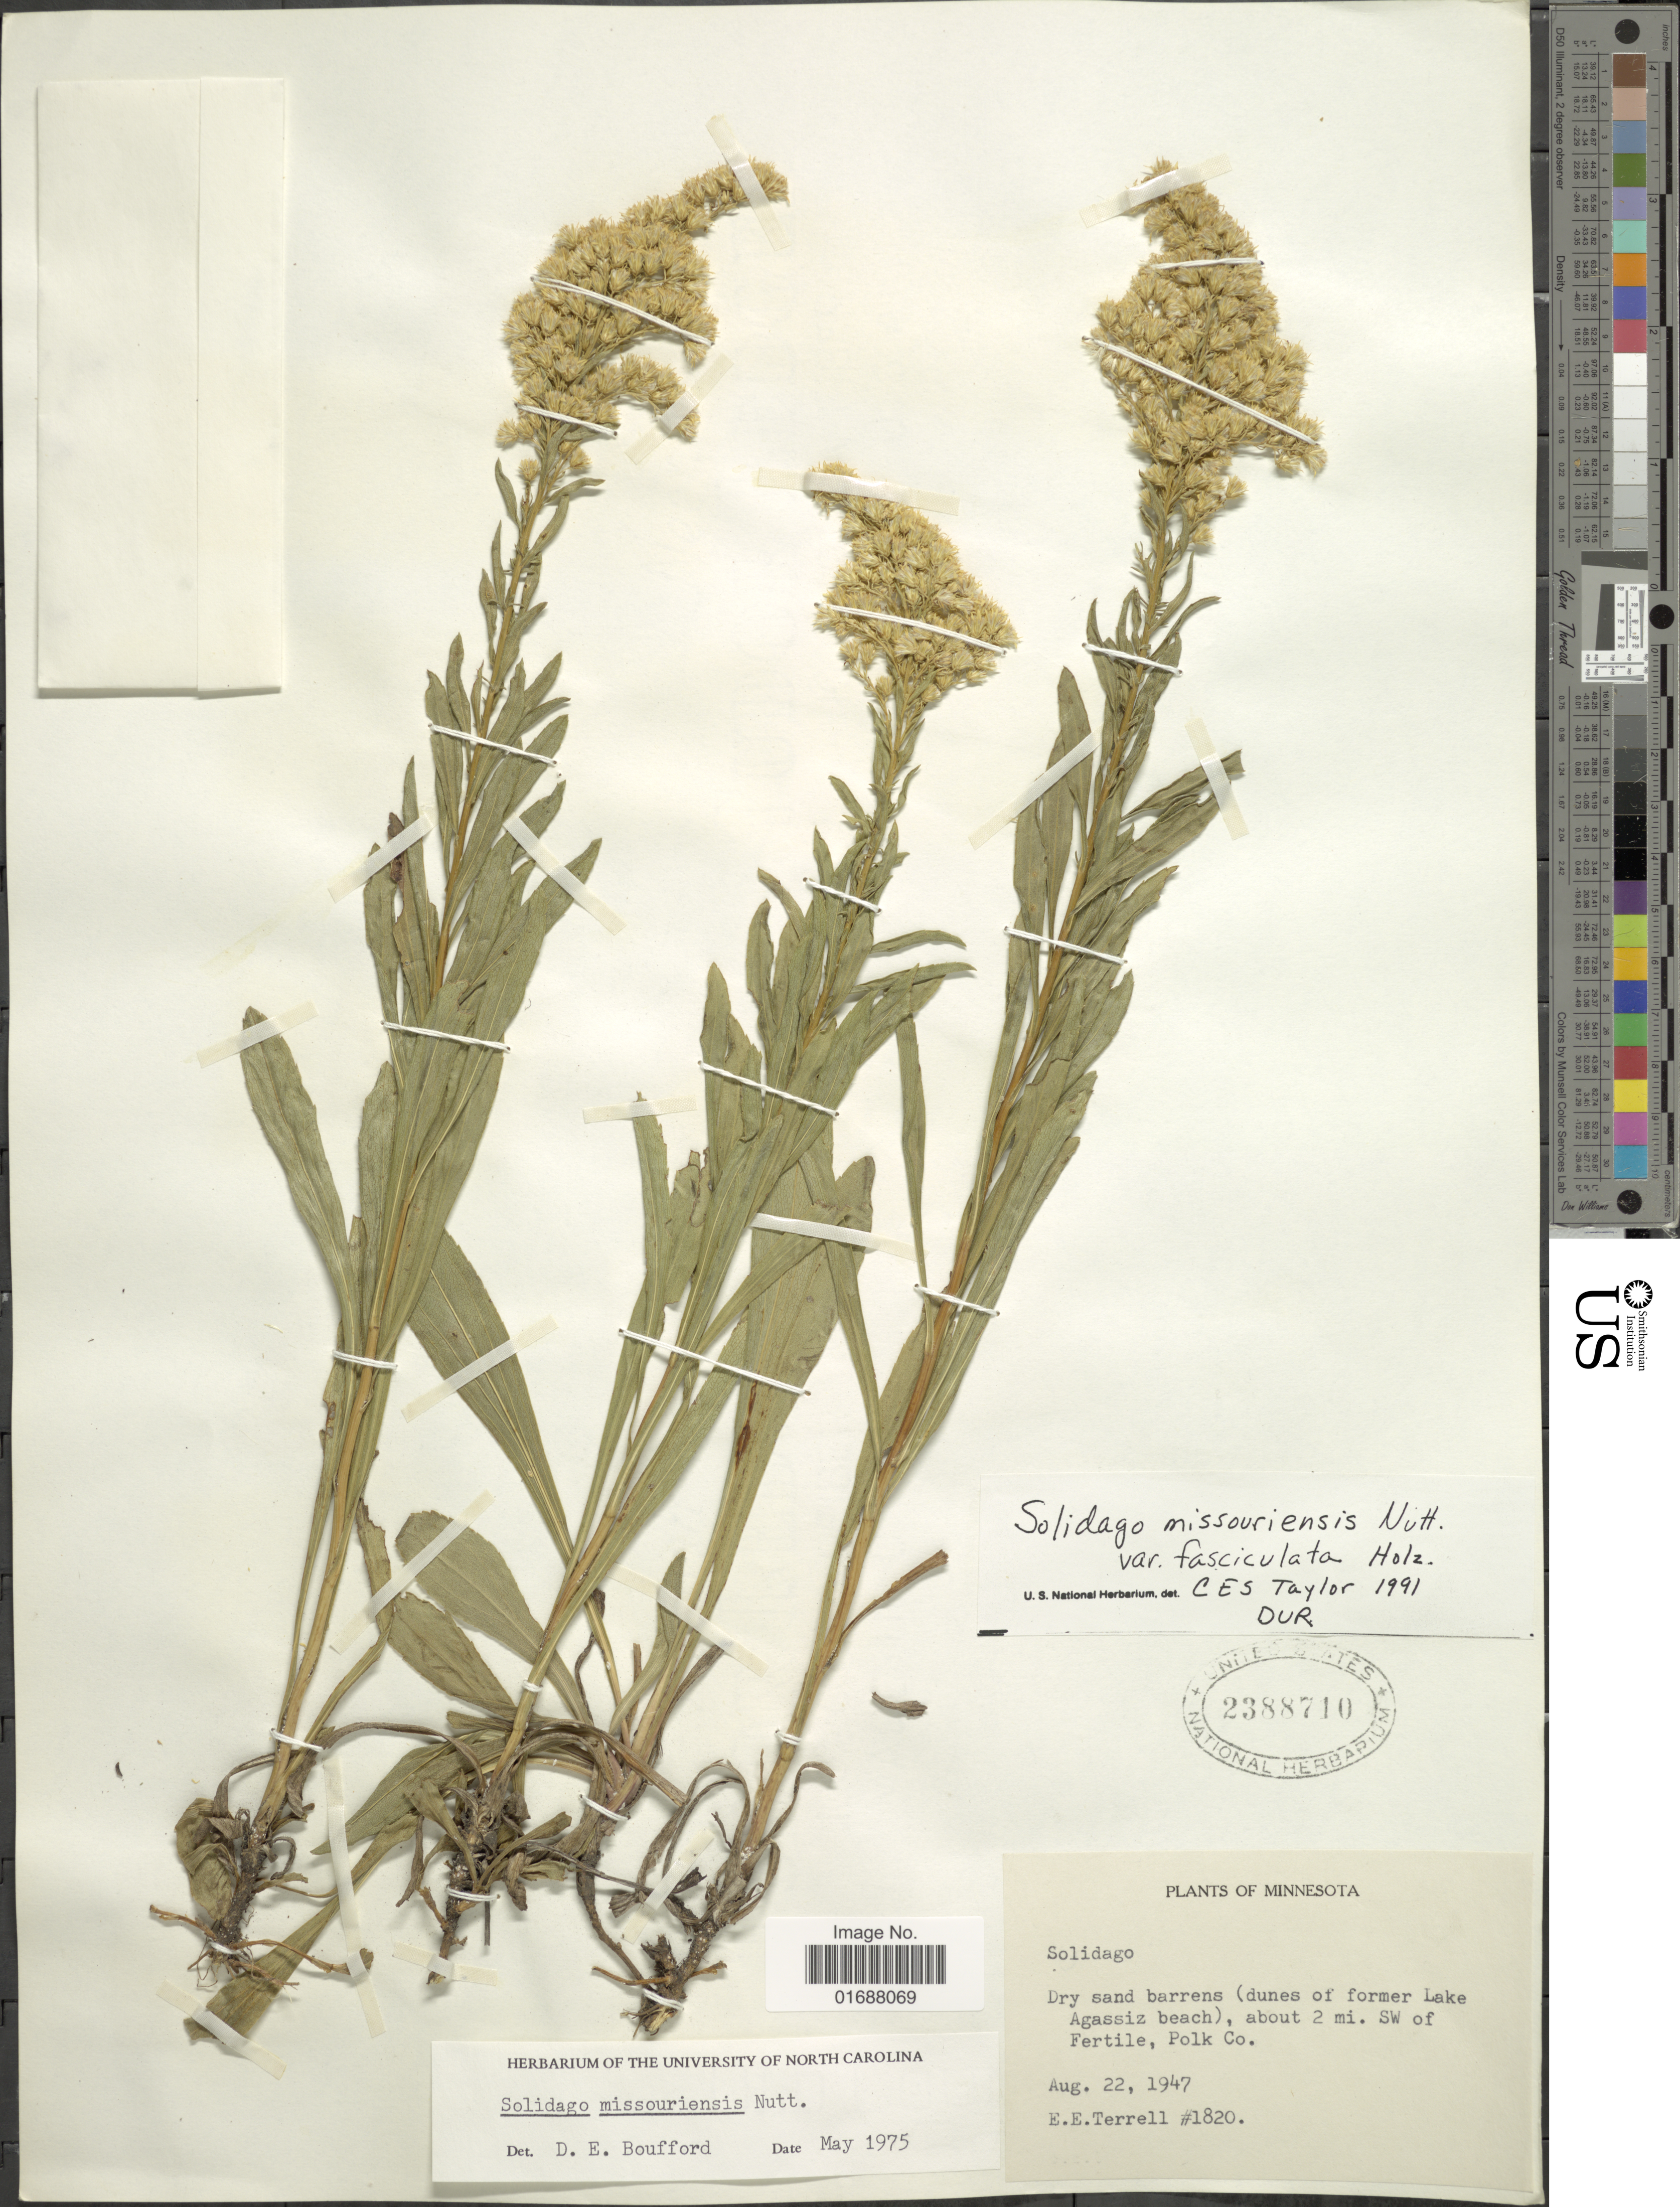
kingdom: Plantae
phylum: Tracheophyta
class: Magnoliopsida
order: Asterales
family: Asteraceae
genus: Solidago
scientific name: Solidago missouriensis var. fasciculata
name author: Holz.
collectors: E. E. Terrell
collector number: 1820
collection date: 1947-08-22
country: United States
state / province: Minnesota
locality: Dry sand barrens (dunes of former Lake Agassiz beach), about 2 mi. SW of Fertile, Polk Co.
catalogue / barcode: US 2388710